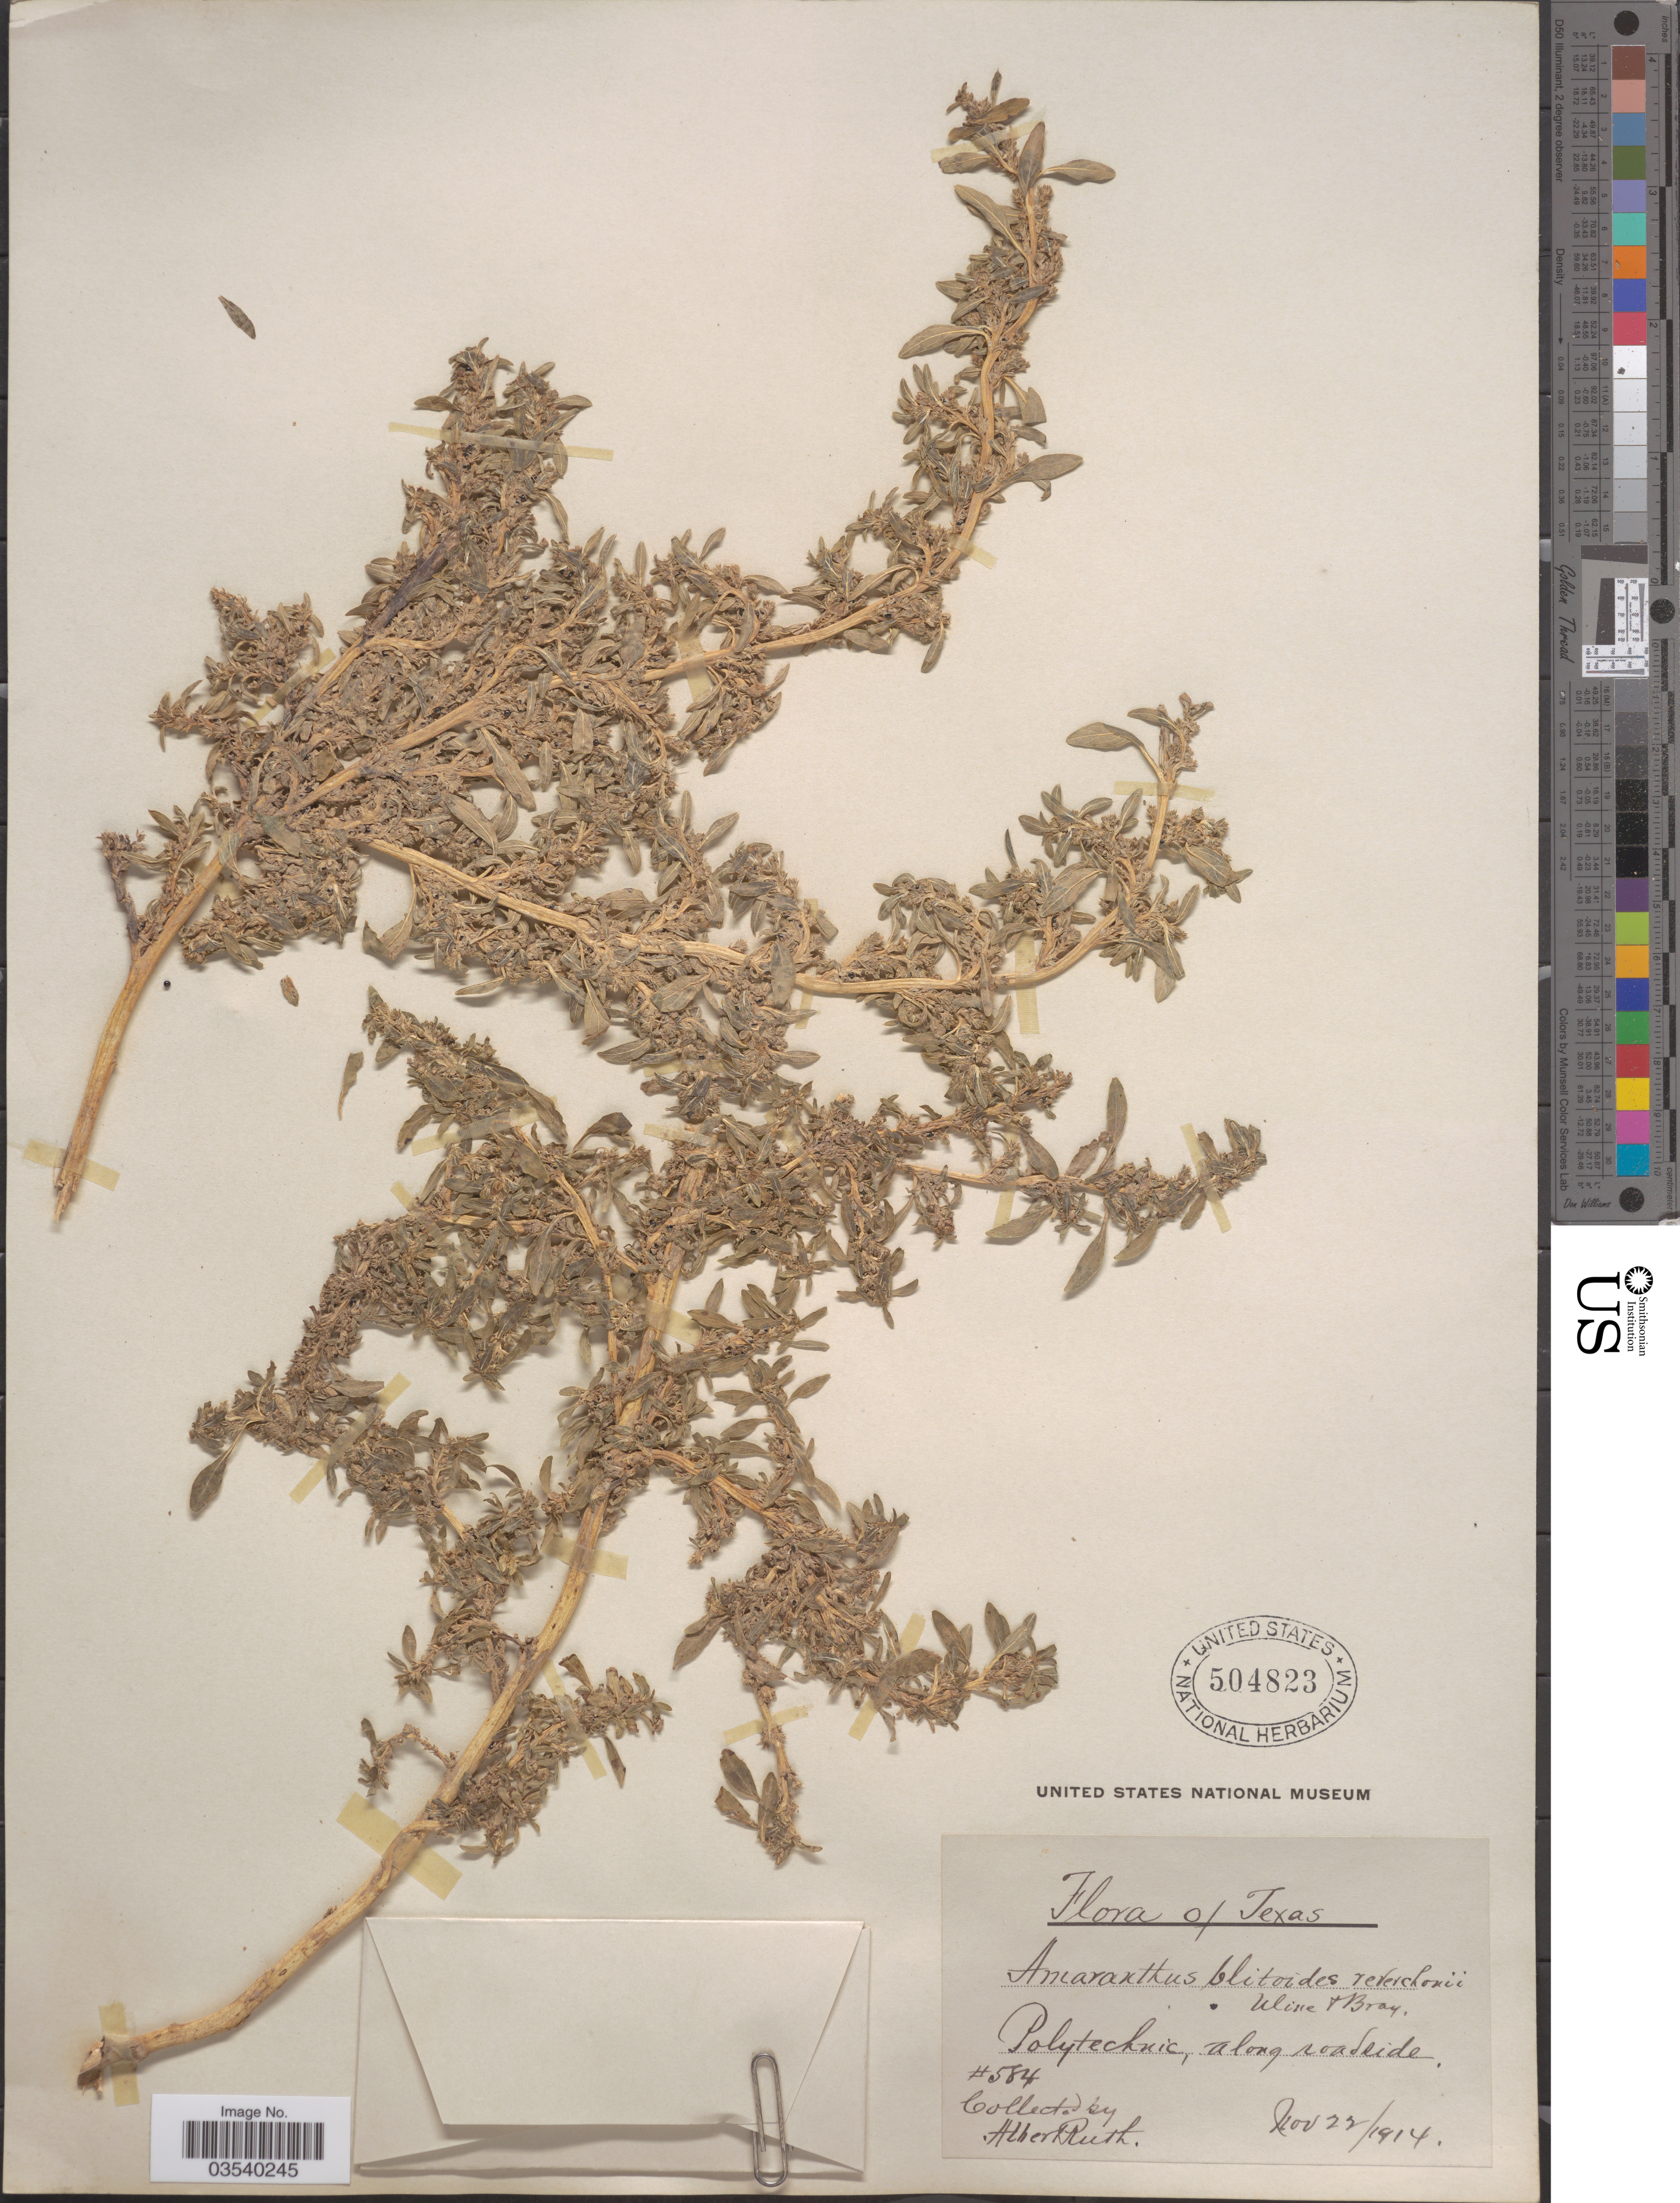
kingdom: Plantae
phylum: Tracheophyta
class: Magnoliopsida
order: Caryophyllales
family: Amaranthaceae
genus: Amaranthus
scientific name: Amaranthus blitoides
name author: S. Watson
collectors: A. Ruth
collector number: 584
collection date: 1914-11-22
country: United States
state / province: Texas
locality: Polytechnic, along roadside.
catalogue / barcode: US 504823